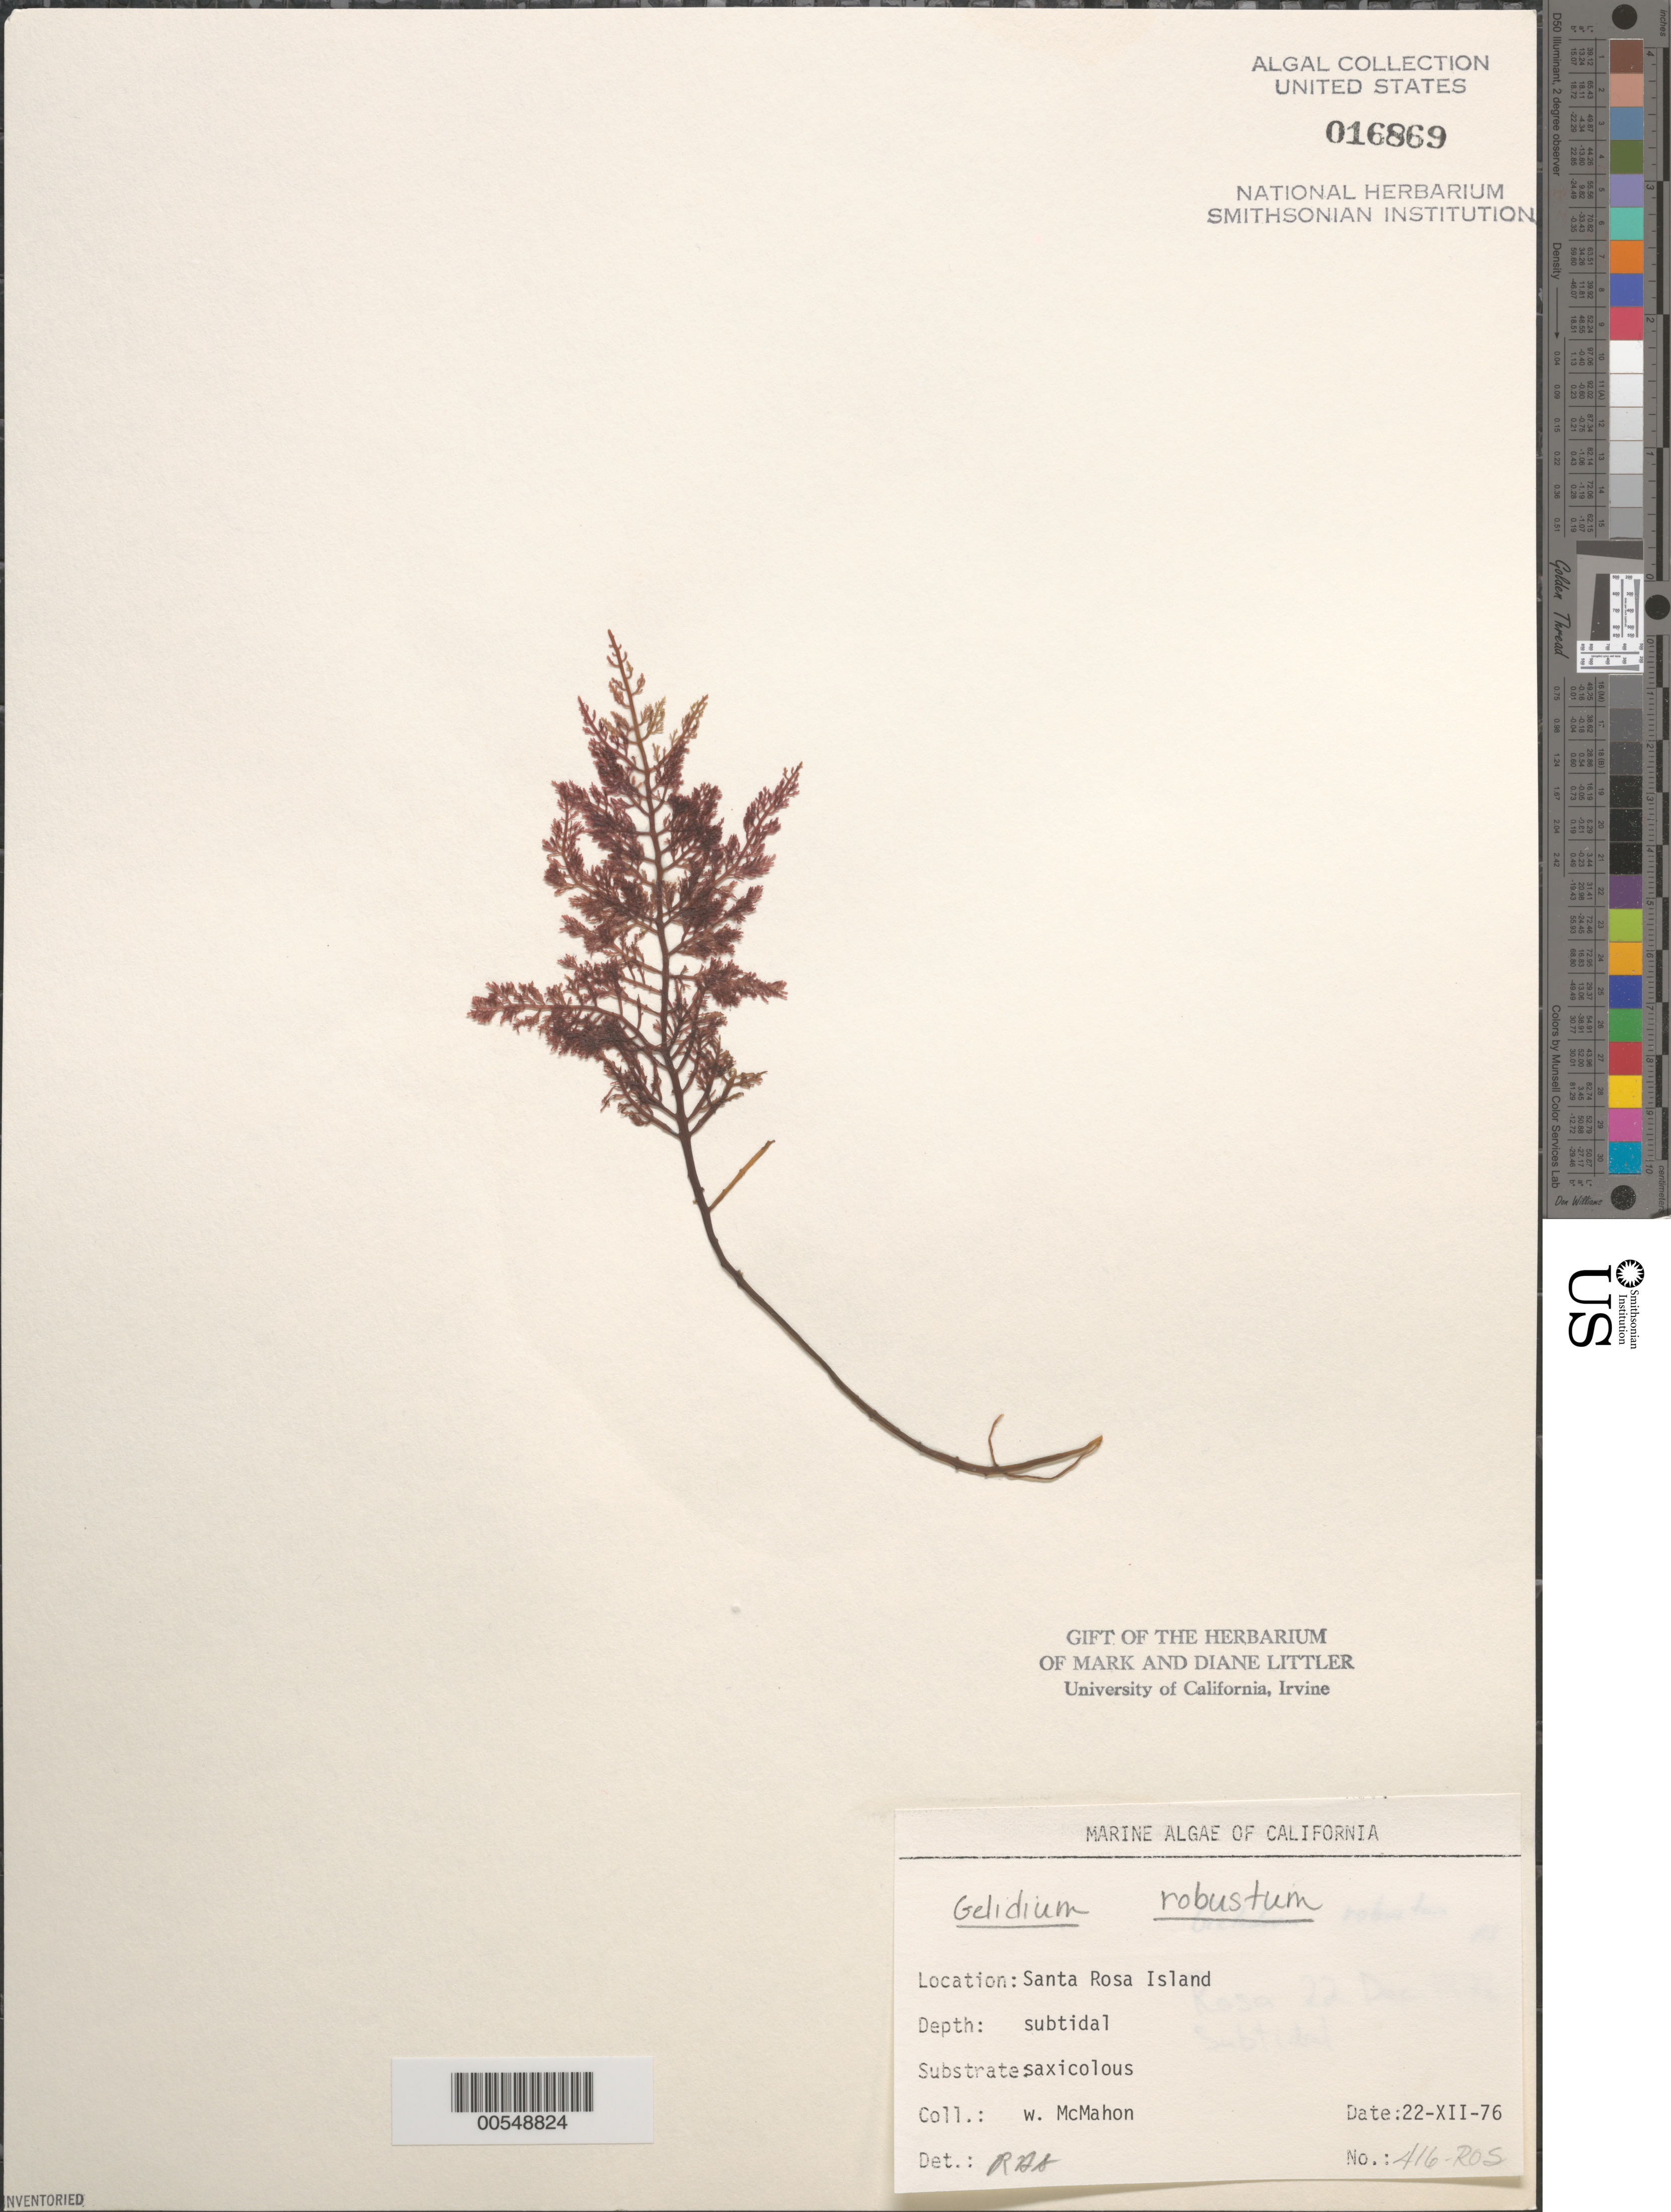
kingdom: Plantae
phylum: Rhodophyta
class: Florideophyceae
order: Gelidiales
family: Gelidiaceae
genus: Gelidium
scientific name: Gelidium robustum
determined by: Sims, Robert H.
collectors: W. McMahon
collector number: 416-ROS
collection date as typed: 22 Dec 1976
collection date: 1976-12-22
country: United States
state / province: California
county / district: Santa Barbara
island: Santa Rosa Island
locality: Johnson's Lee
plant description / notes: BLM-SOCALBIGHT Rocky Intertidal Survey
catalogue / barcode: US 16869